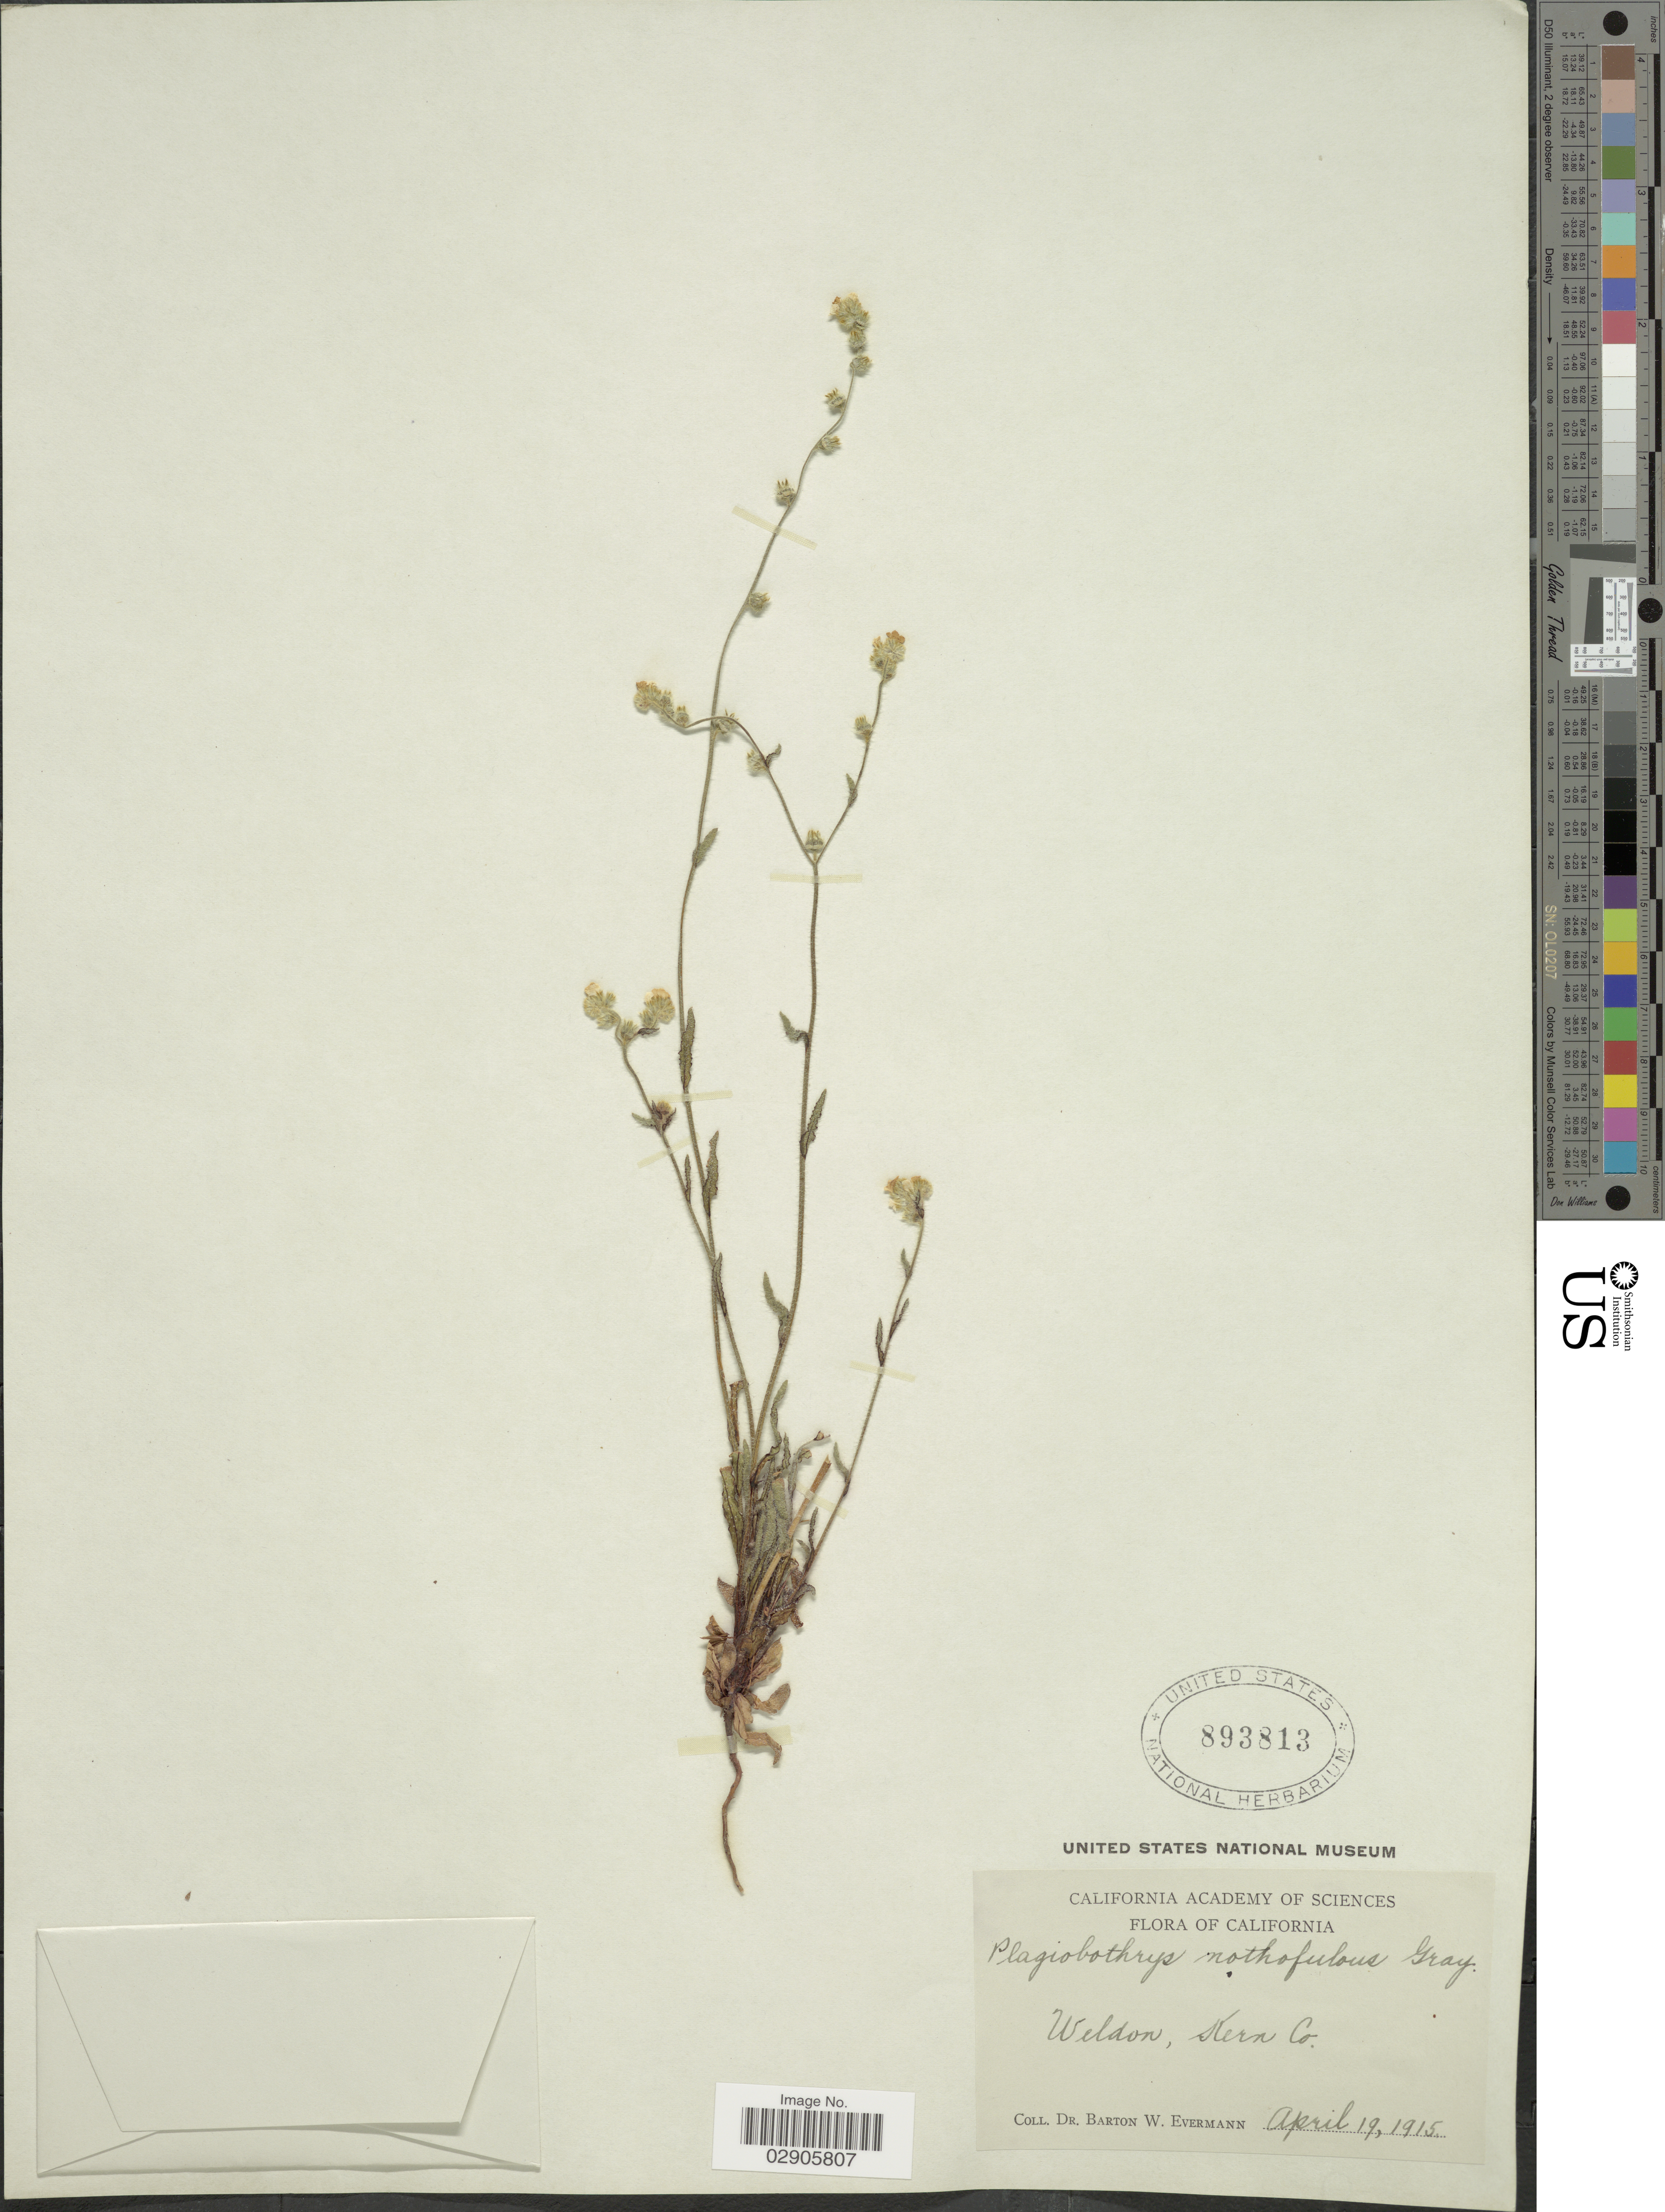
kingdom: Plantae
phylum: Tracheophyta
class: Magnoliopsida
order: Boraginales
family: Boraginaceae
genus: Plagiobothrys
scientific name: Plagiobothrys nothofulvus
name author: (A. Gray) A. Gray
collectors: B. W. Evermann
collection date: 1915-04-19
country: United States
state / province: California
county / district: Kern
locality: Weldon, Kern Co.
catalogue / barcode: US 893813